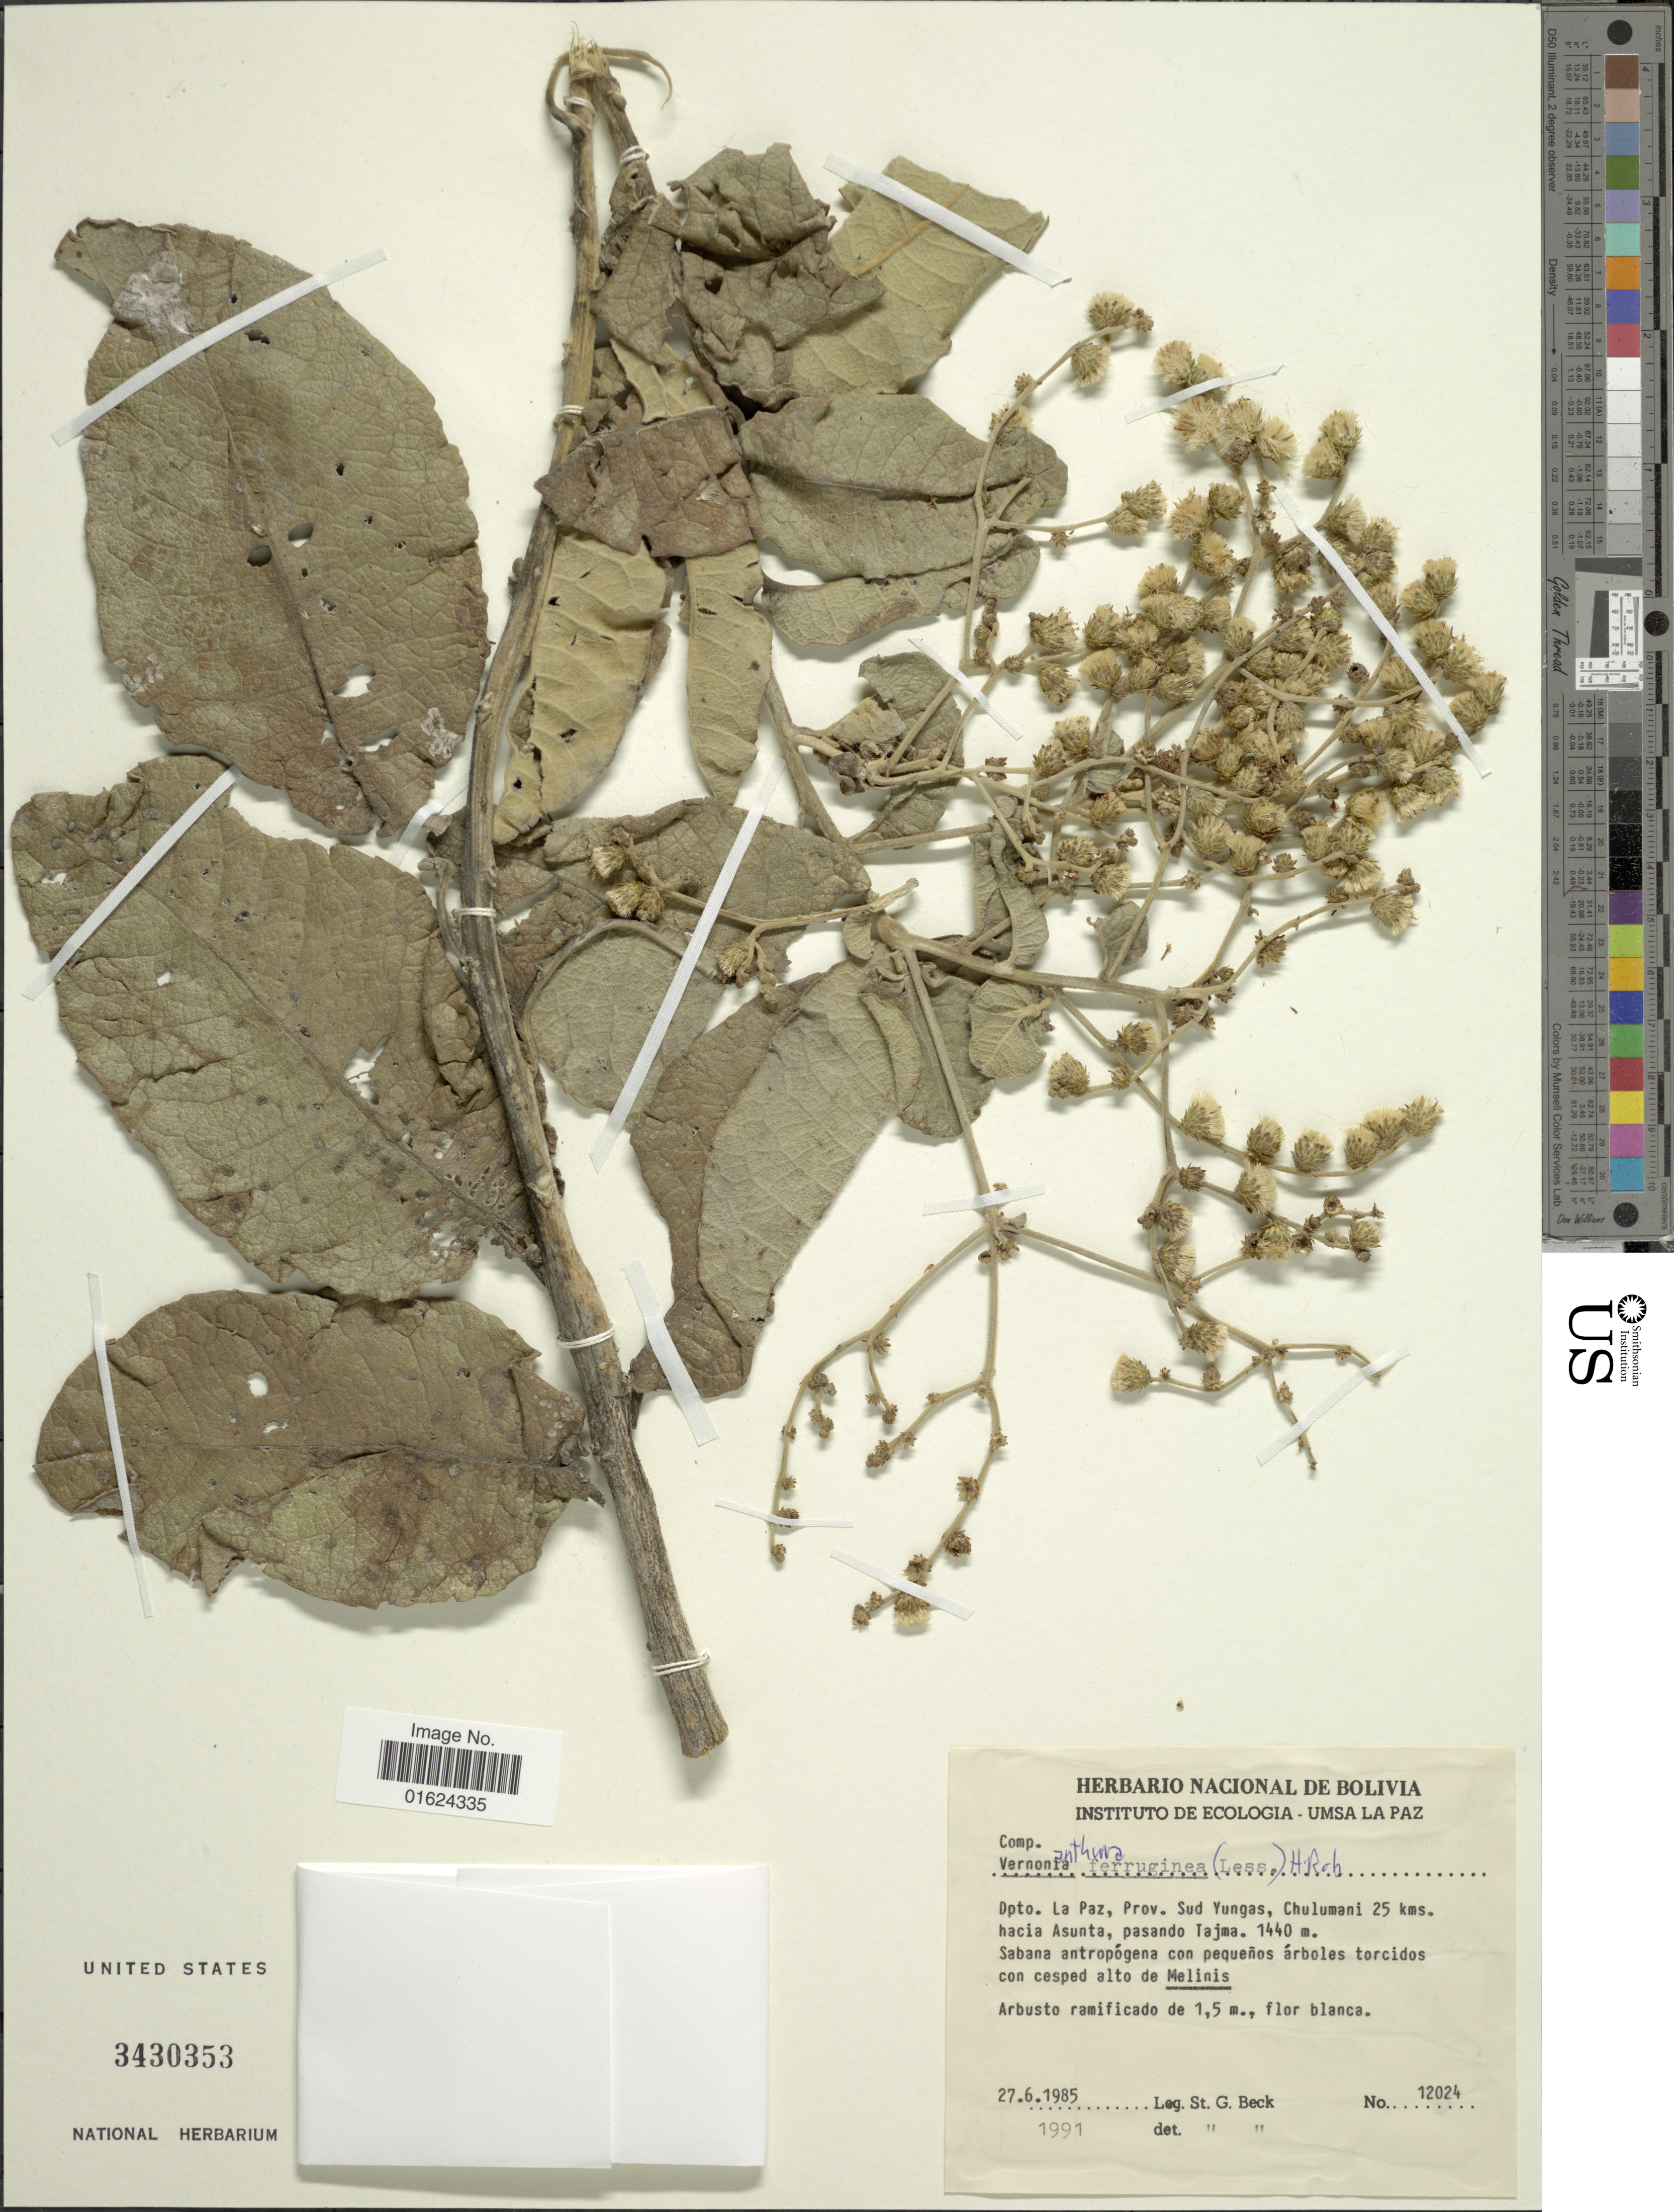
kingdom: Plantae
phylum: Tracheophyta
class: Magnoliopsida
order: Asterales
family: Asteraceae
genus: Vernonanthura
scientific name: Vernonanthura ferruginea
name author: (Less.) H. Rob.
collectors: S. G. Beck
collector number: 12024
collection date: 1985-06-27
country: Bolivia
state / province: La Paz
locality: Dpto. La Paz. Prov. Sud. Yungas, Chulumani, 25 kms Hacia Asunta, pasando Tajama.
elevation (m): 1400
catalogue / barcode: US 3430353